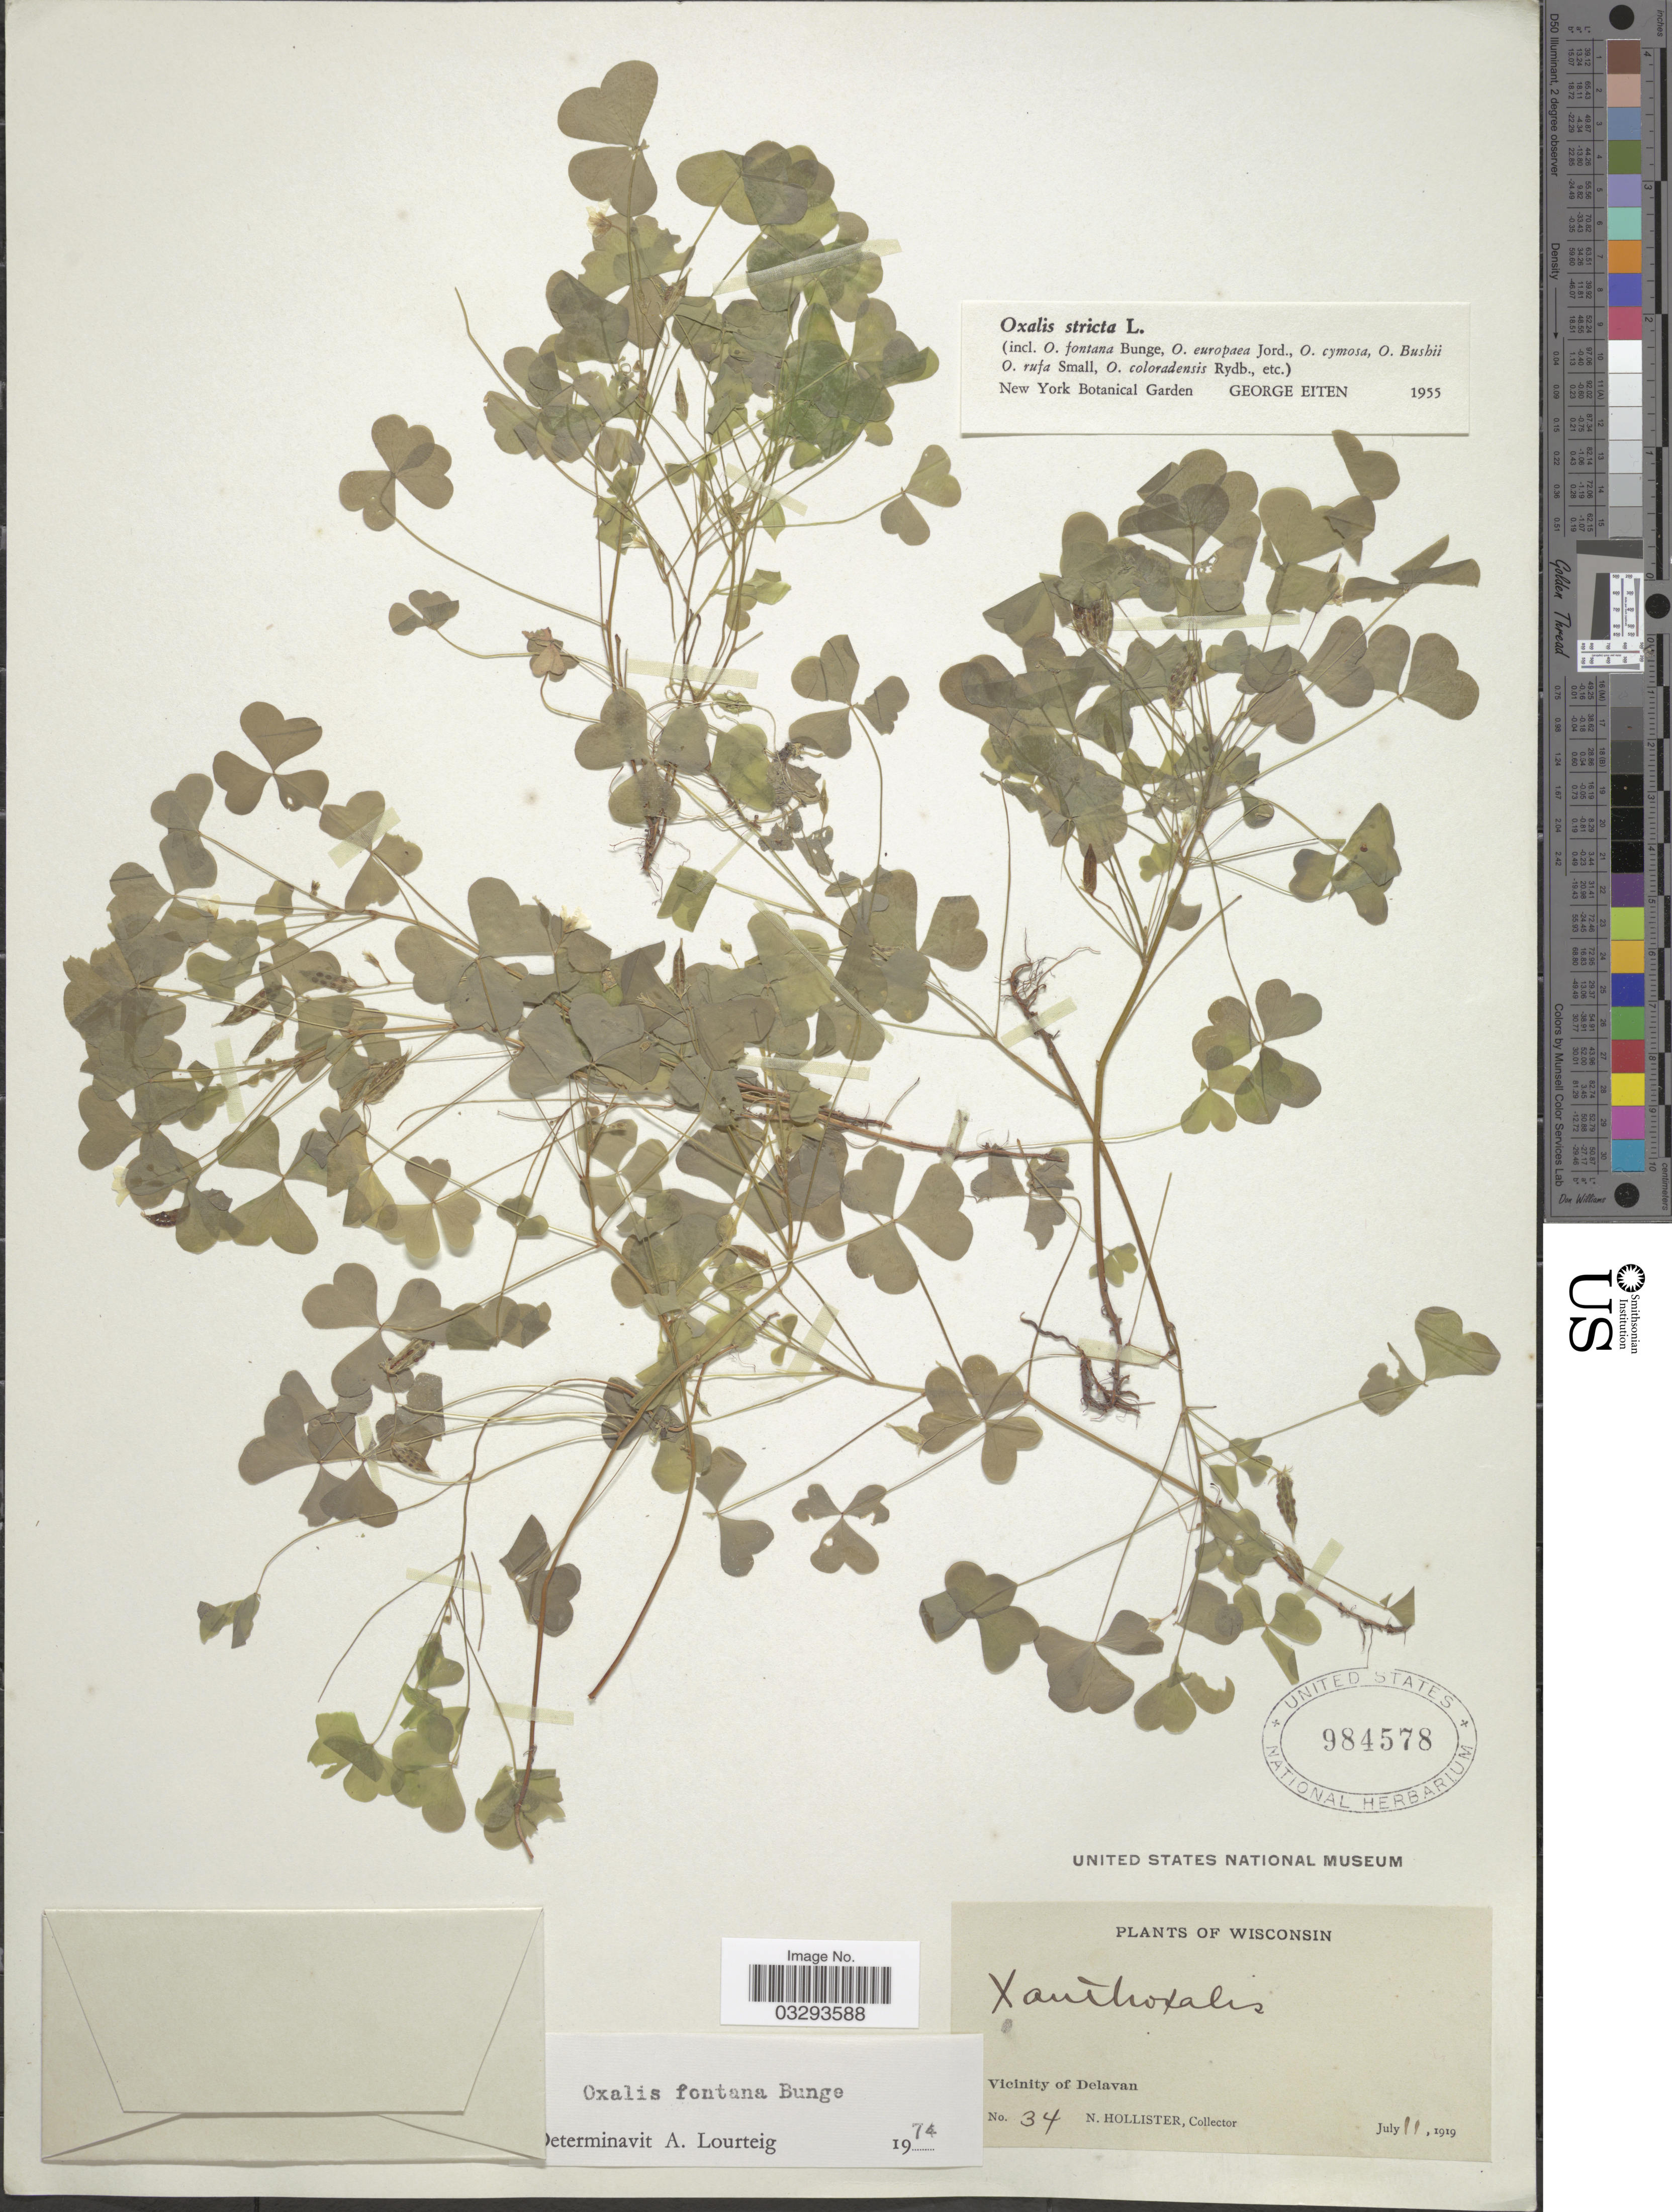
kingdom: Plantae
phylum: Tracheophyta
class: Magnoliopsida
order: Oxalidales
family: Oxalidaceae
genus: Oxalis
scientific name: Oxalis fontana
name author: Bunge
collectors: N. Hollister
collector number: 34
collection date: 1919-07-11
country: United States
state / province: Wisconsin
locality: Vicinity of Delavan.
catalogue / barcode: US 984578